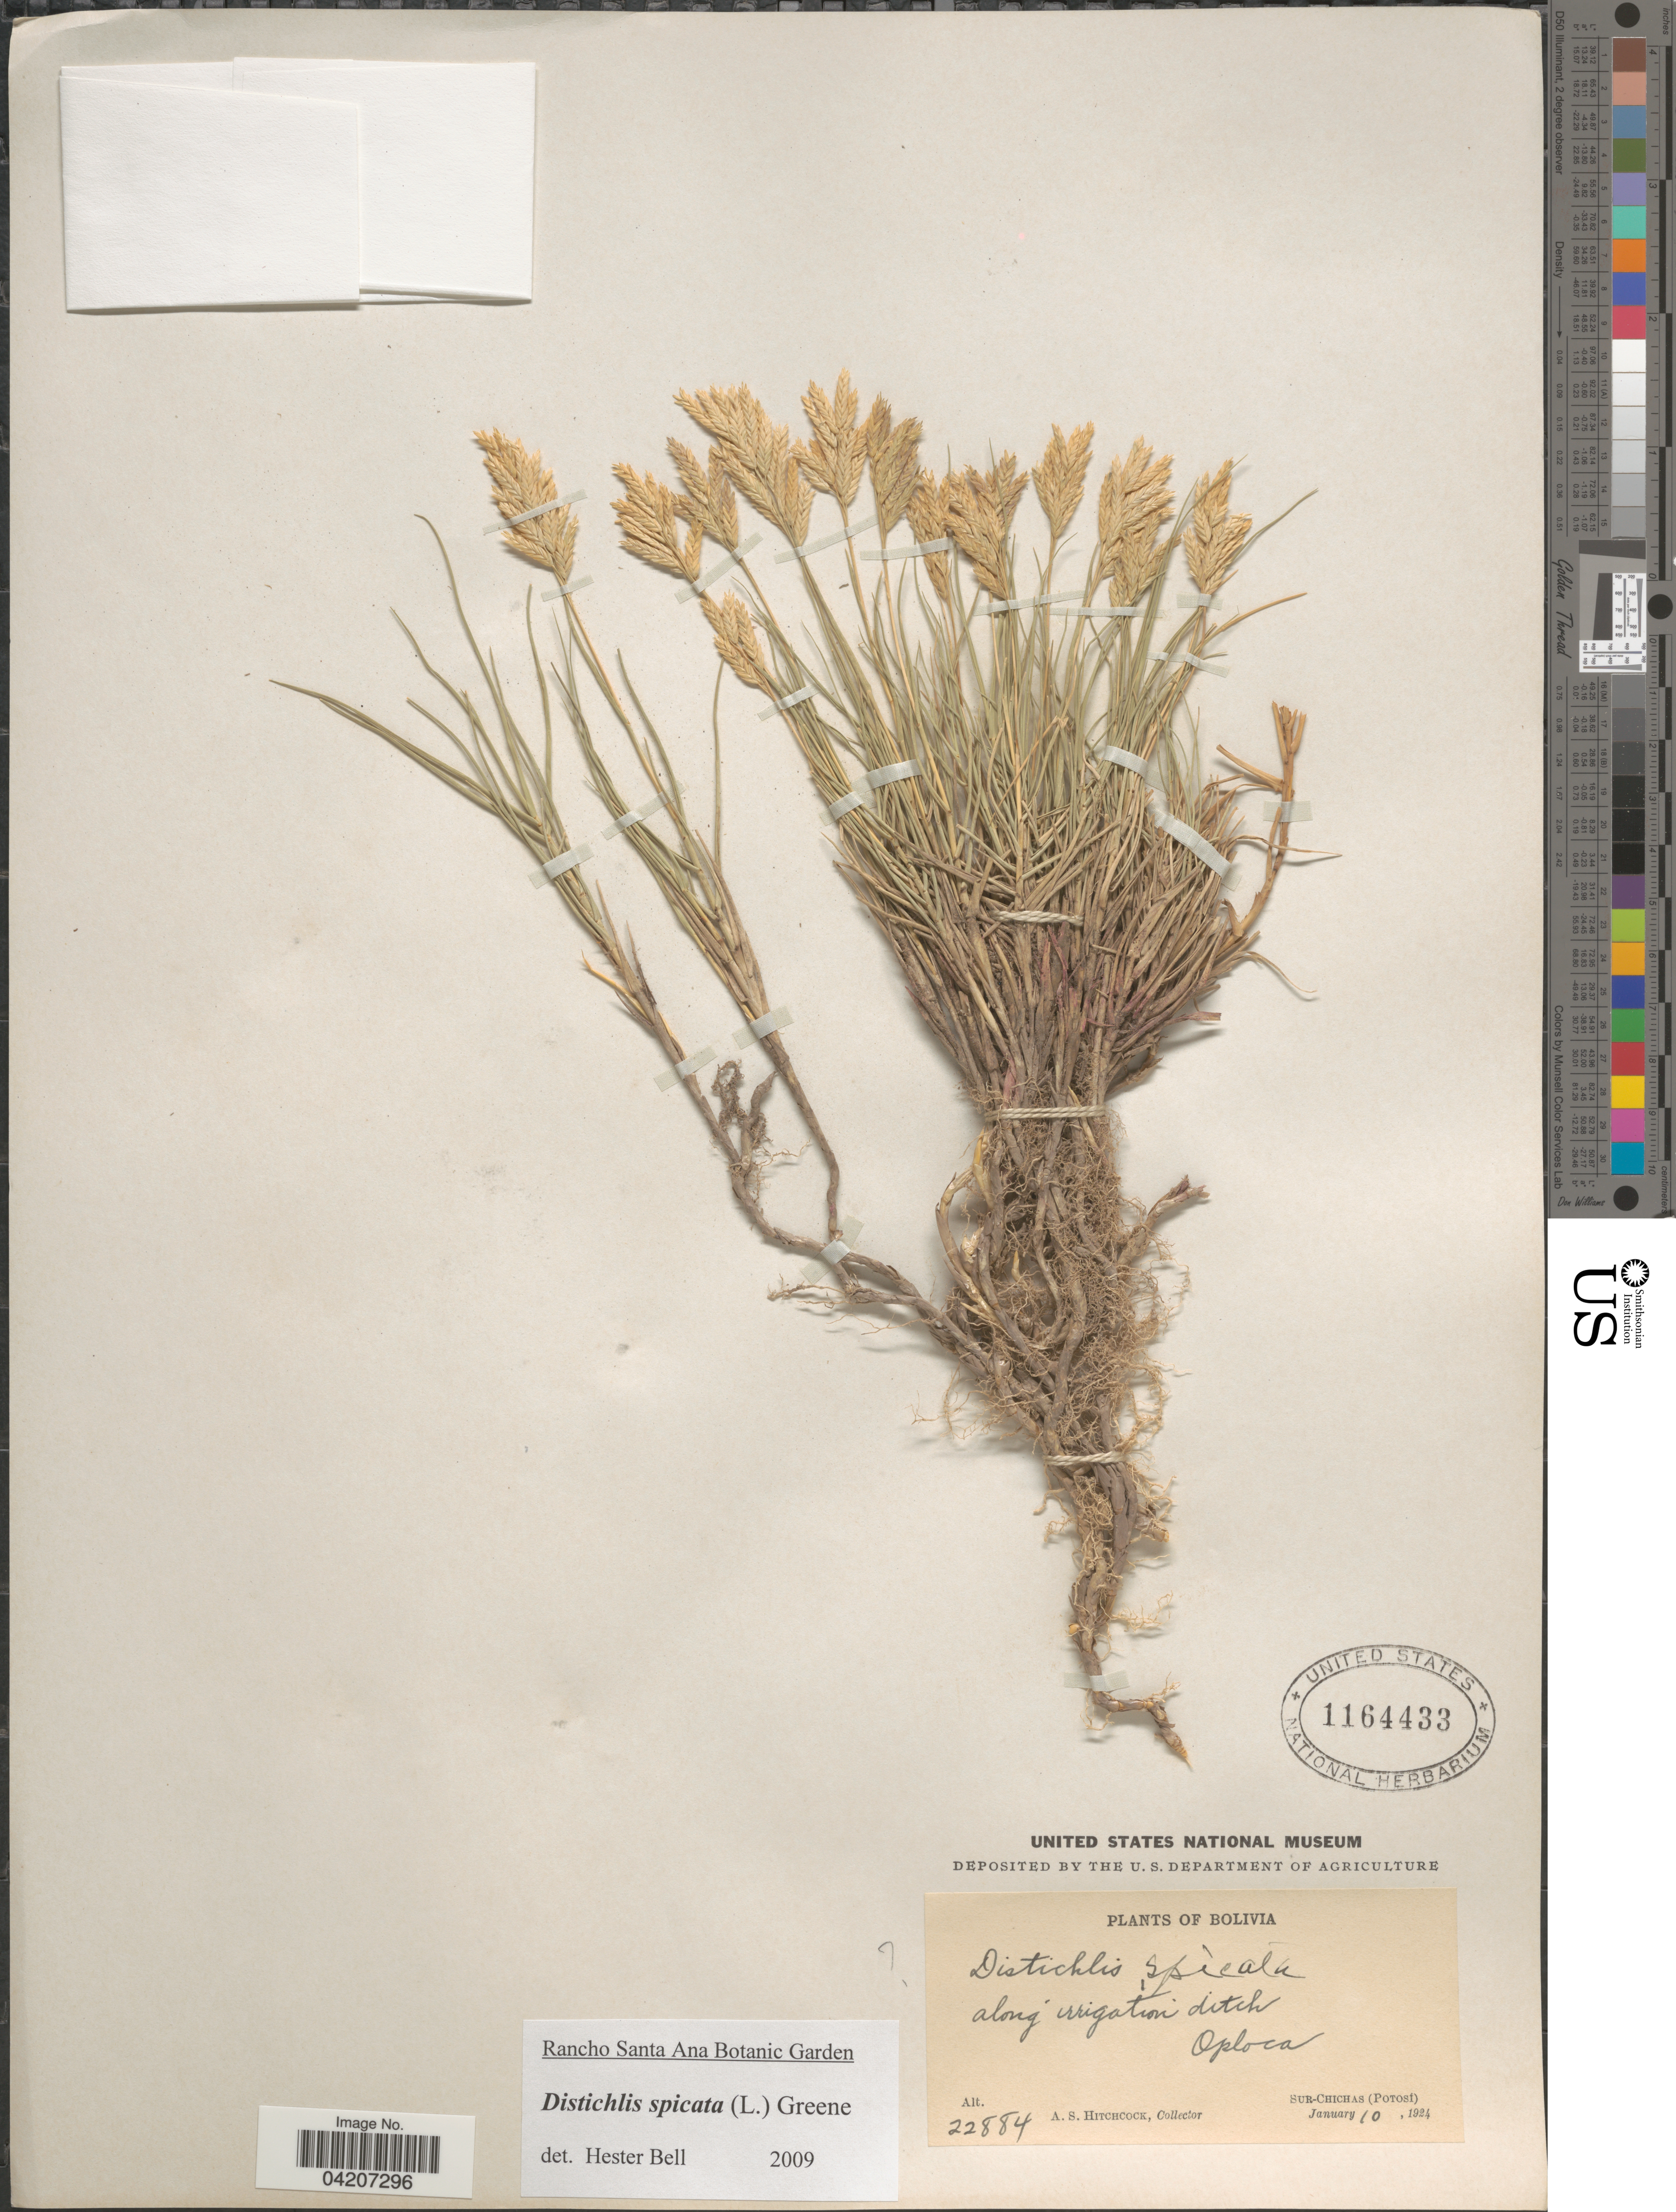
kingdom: Plantae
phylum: Tracheophyta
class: Liliopsida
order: Poales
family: Poaceae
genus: Distichlis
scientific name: Distichlis spicata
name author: (L.) Greene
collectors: A. S. Hitchcock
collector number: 22884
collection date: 1924-01-10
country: Bolivia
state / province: Potosi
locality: Oploca. Sur-Chichas.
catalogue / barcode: US 1164433